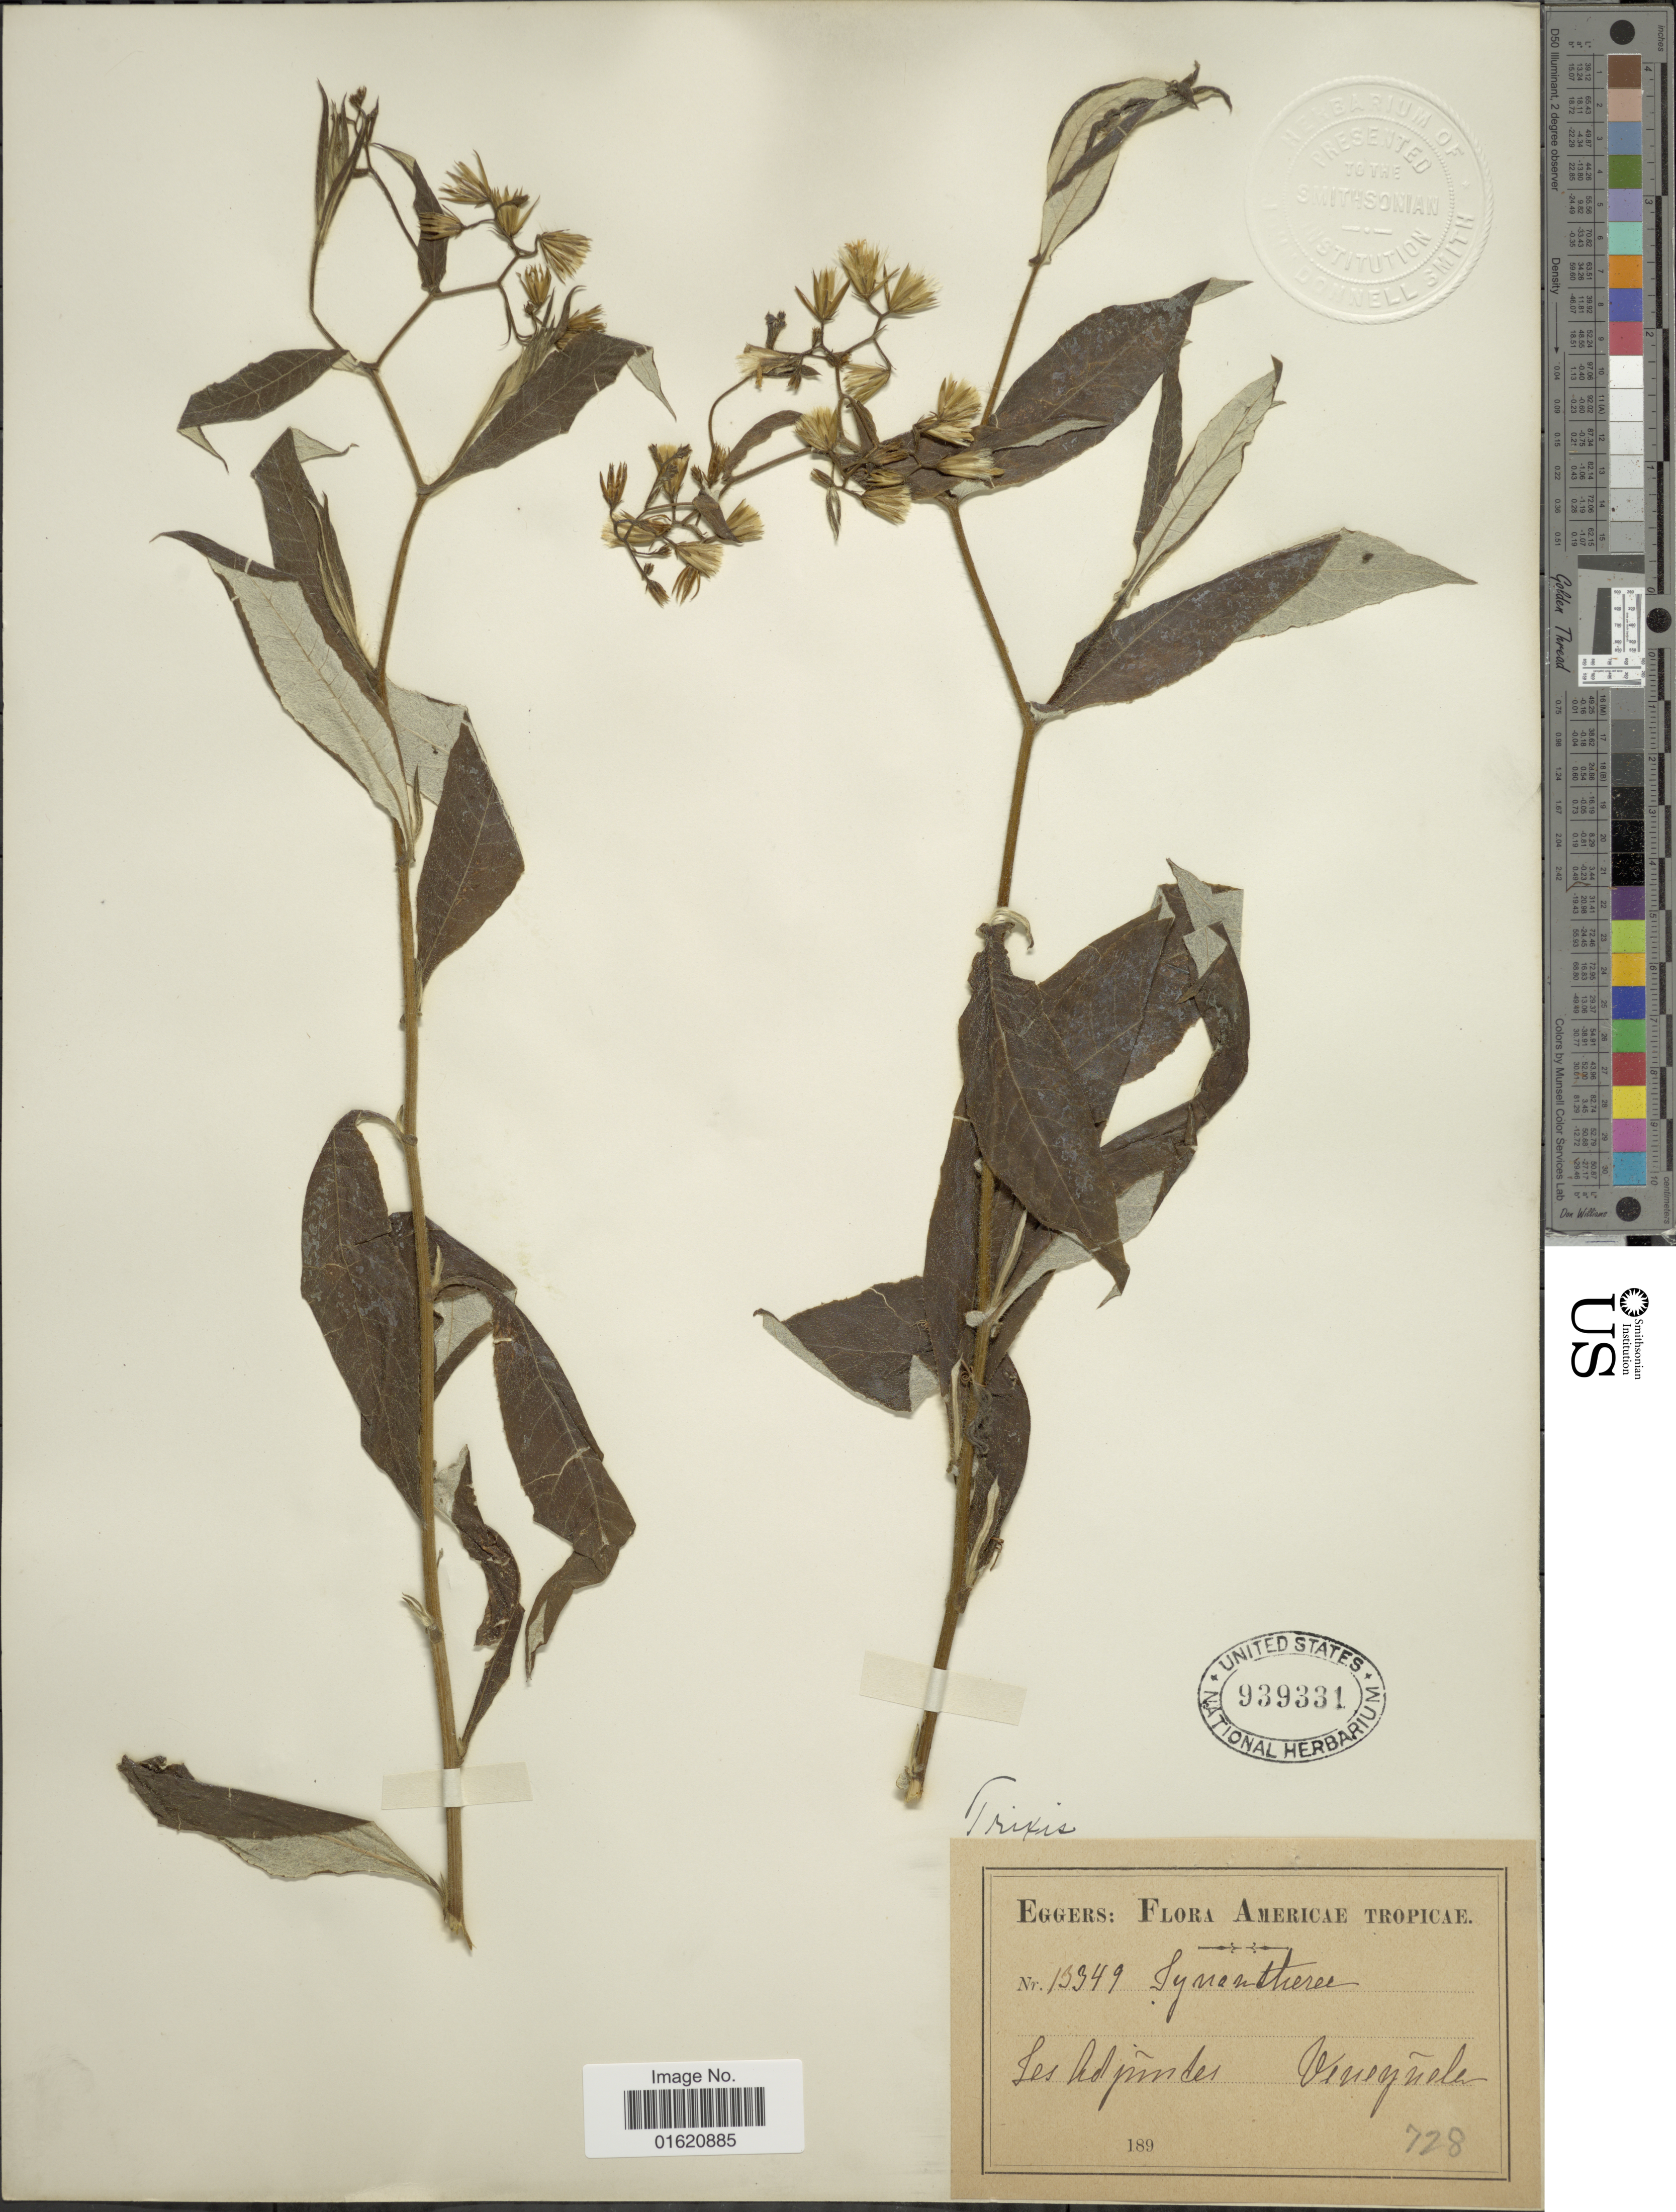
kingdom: Plantae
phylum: Tracheophyta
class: Magnoliopsida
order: Asterales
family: Asteraceae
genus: Trixis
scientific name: Trixis antimenorrhoea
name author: (Schrank) Mart. ex Kuntze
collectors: -. Eggers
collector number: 13349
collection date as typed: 189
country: Venezuela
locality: Las Adjuntas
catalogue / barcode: US 939331